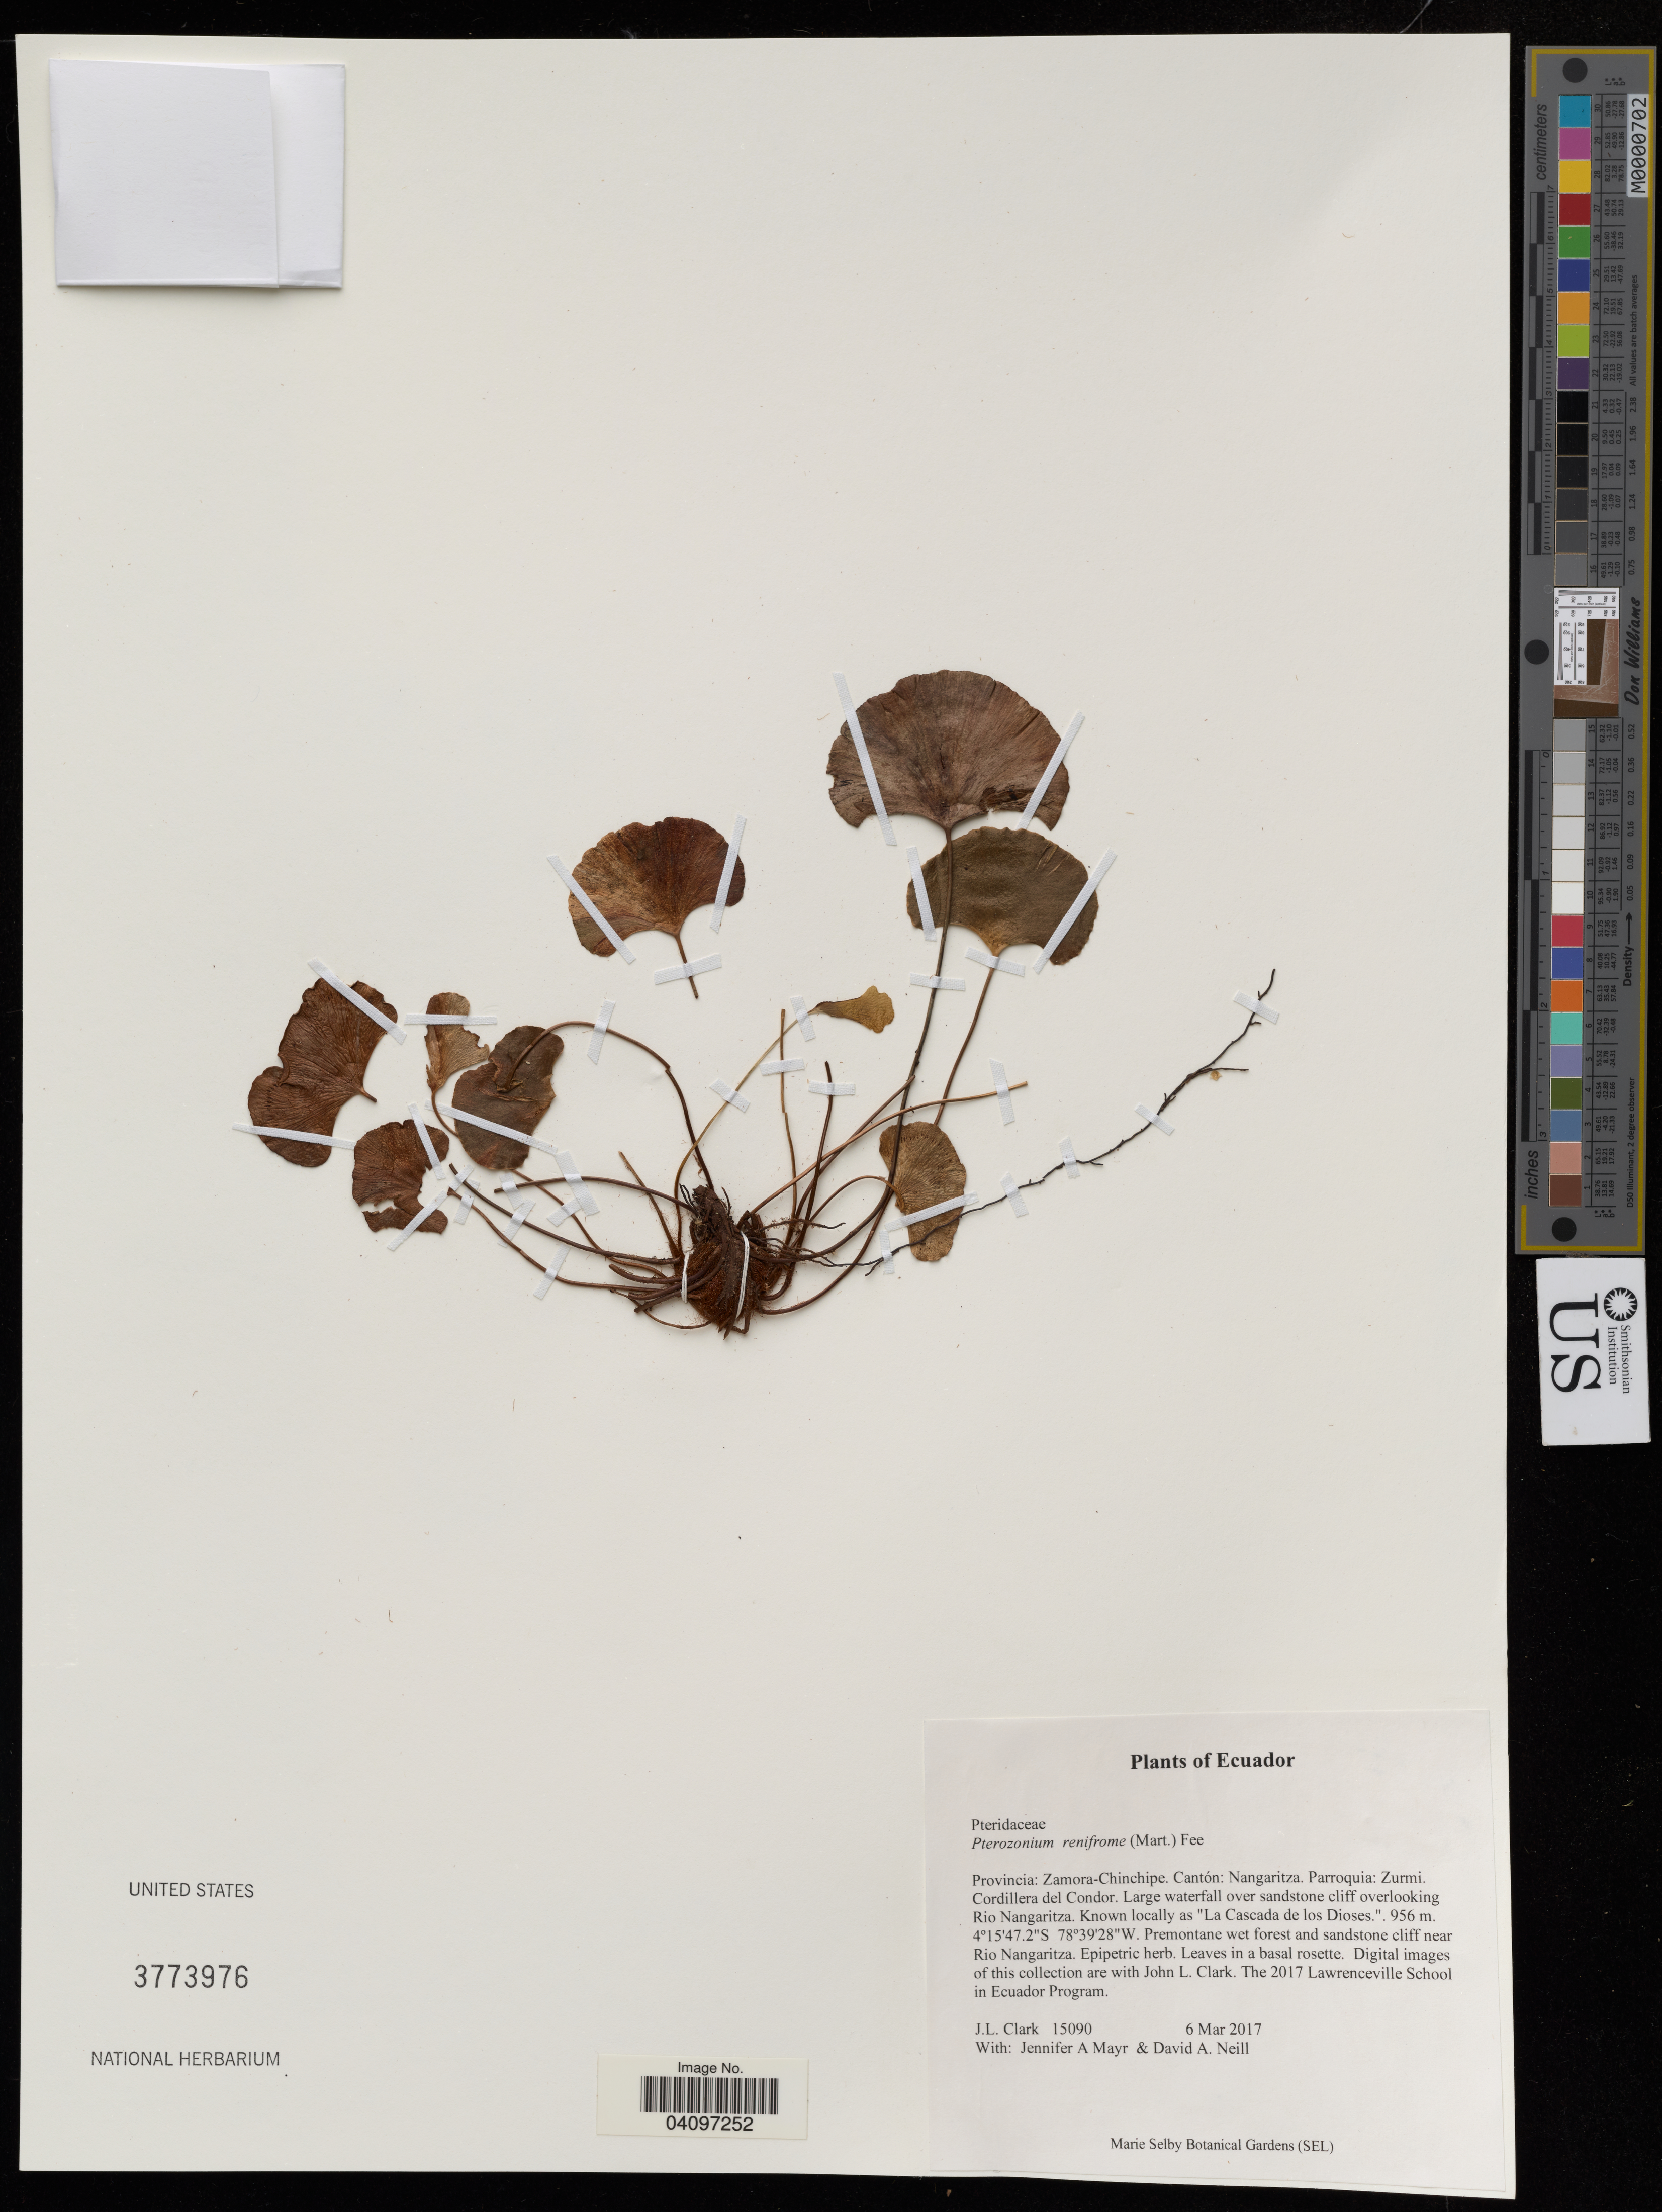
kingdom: Plantae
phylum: Tracheophyta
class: Polypodiopsida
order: Polypodiales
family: Pteridaceae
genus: Pterozonium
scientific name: Pterozonium reniforme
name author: (Mart.) Fée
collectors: J. Clark, J. Mayr & D. A. Neill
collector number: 15090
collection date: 2017-03-06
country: Ecuador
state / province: Zamora-Chinchipe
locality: Cantón: Nangaritza. Parroquia: Zurmi. Cordillera del Condor. Large waterfall over sandstone cliff overlooking Rio Nangaritza. Known locally as "La Cascada de los Dioses.".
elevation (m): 956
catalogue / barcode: US 3773976